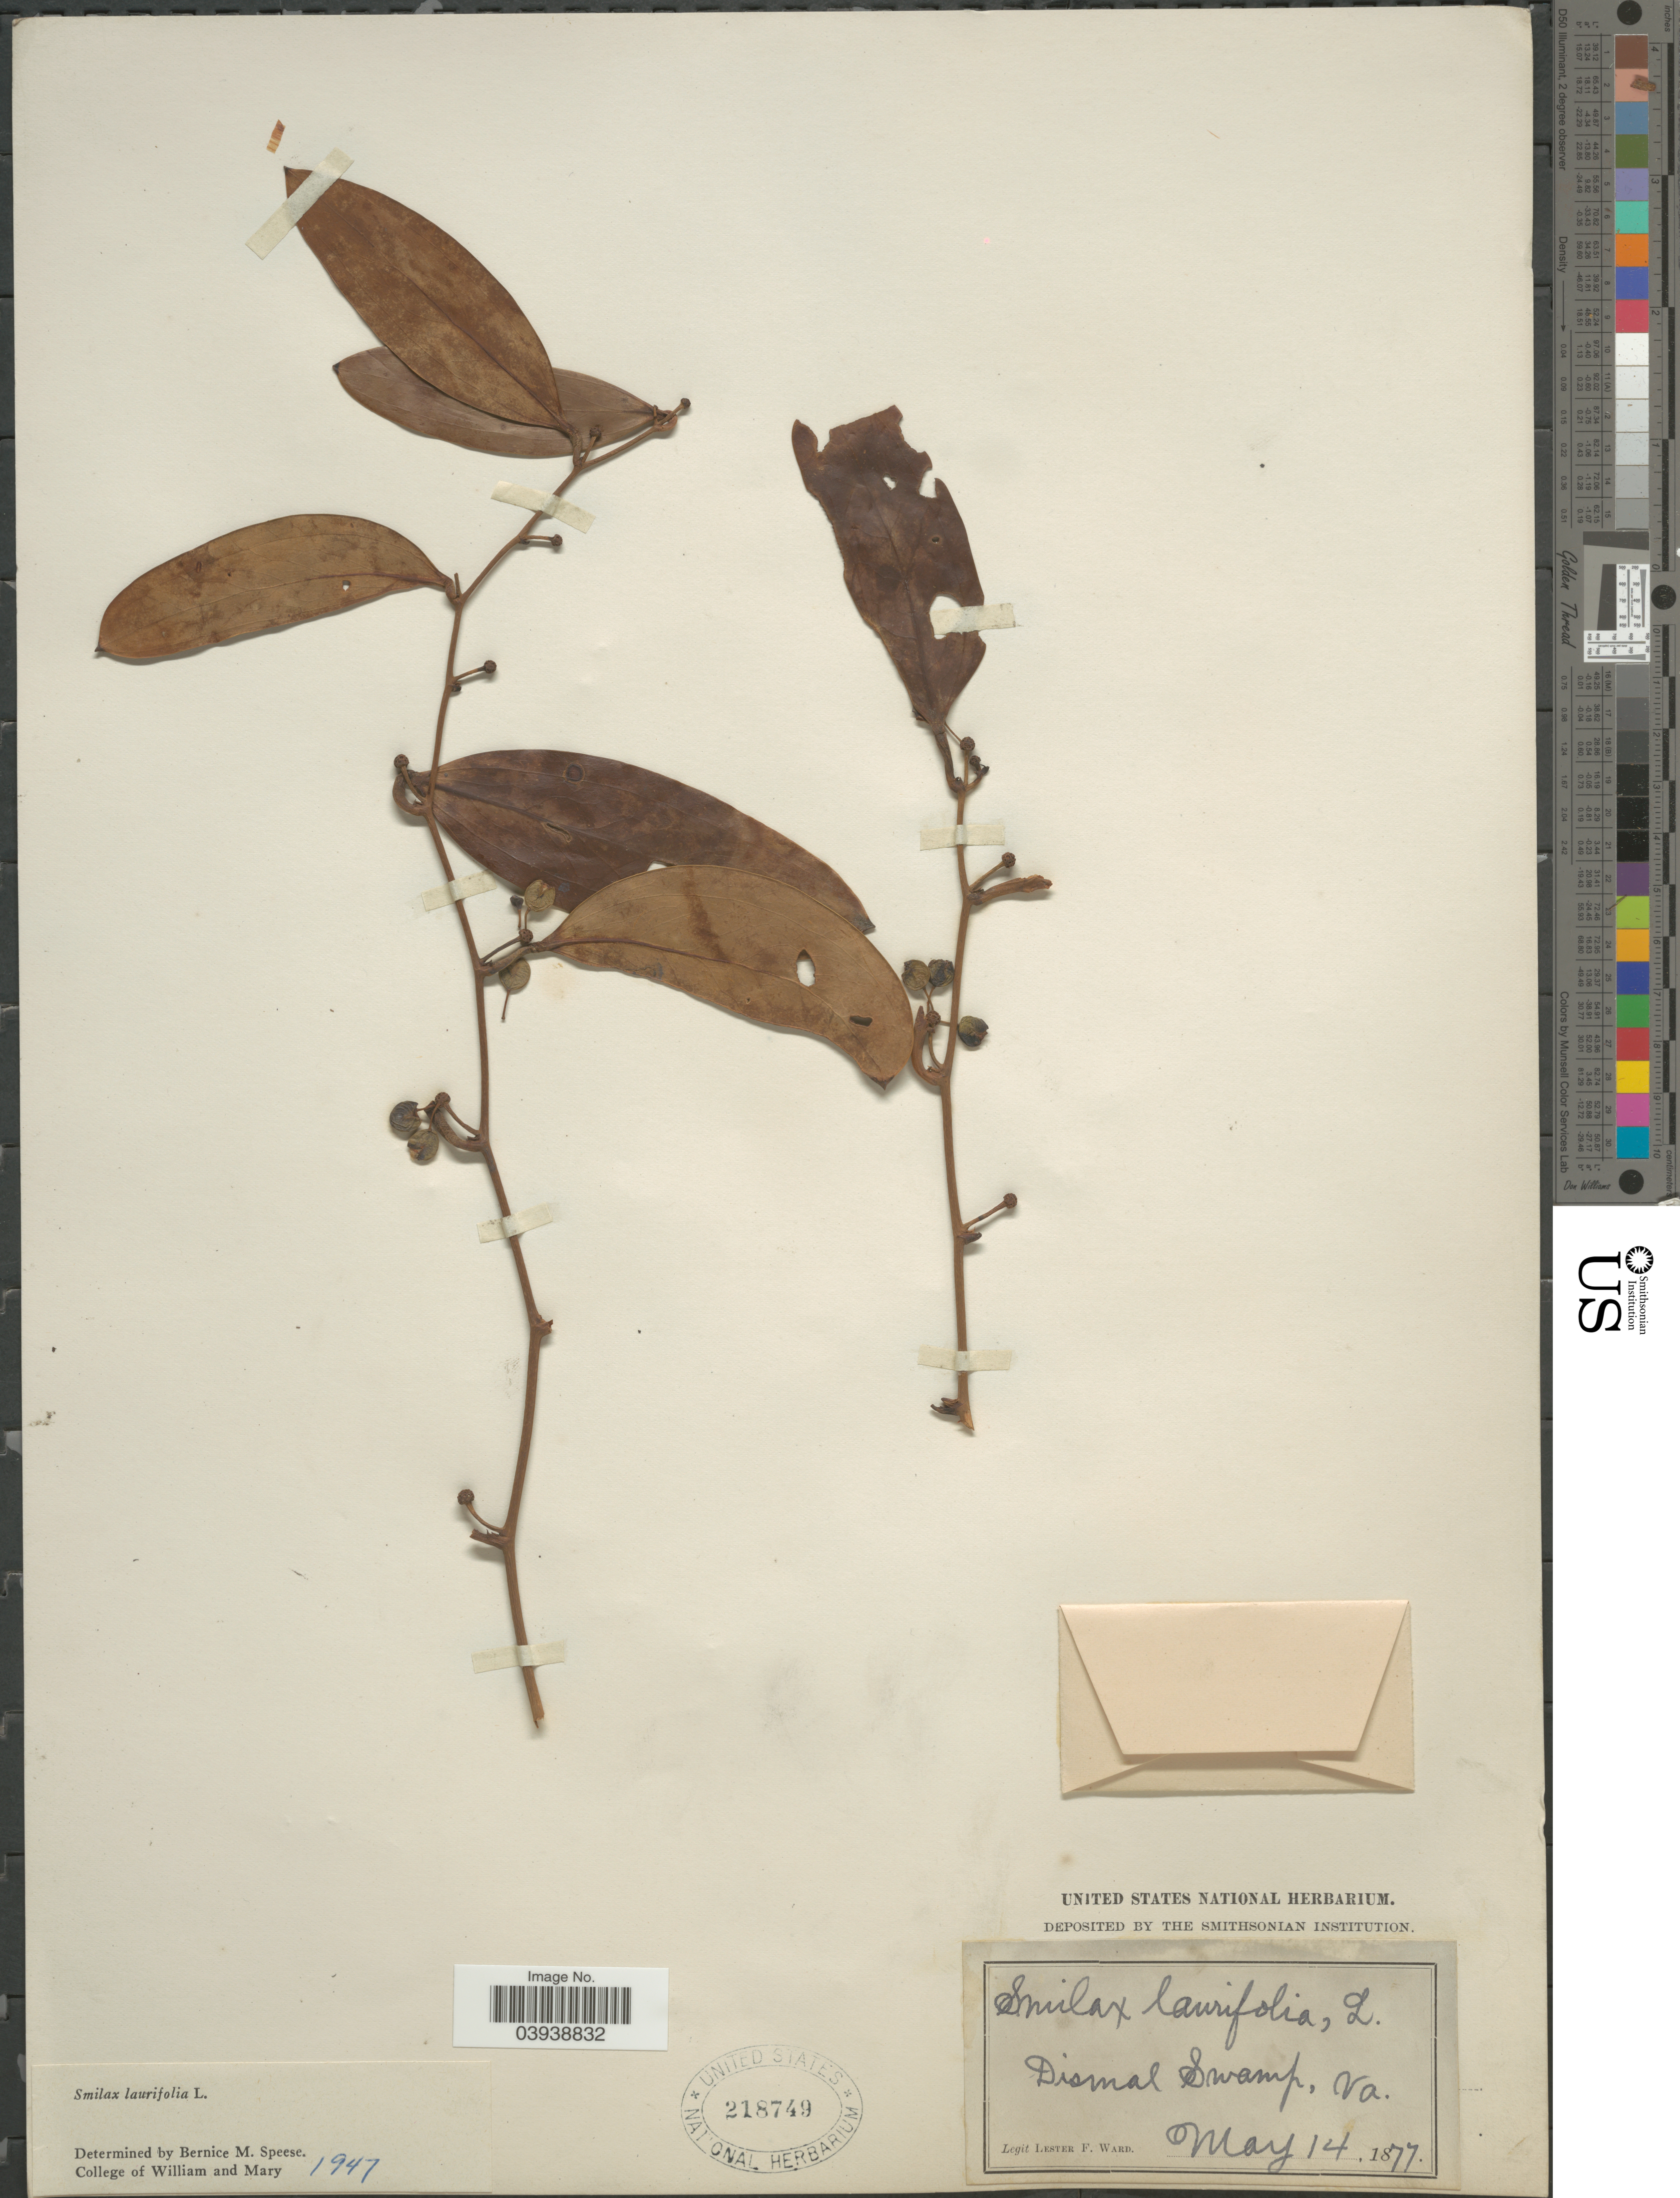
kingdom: Plantae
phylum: Tracheophyta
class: Liliopsida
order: Liliales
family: Smilacaceae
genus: Smilax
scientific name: Smilax laurifolia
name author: L.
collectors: L. F. Ward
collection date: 1877-05-14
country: United States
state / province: Virginia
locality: Dismal Swamp.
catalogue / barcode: US 218749